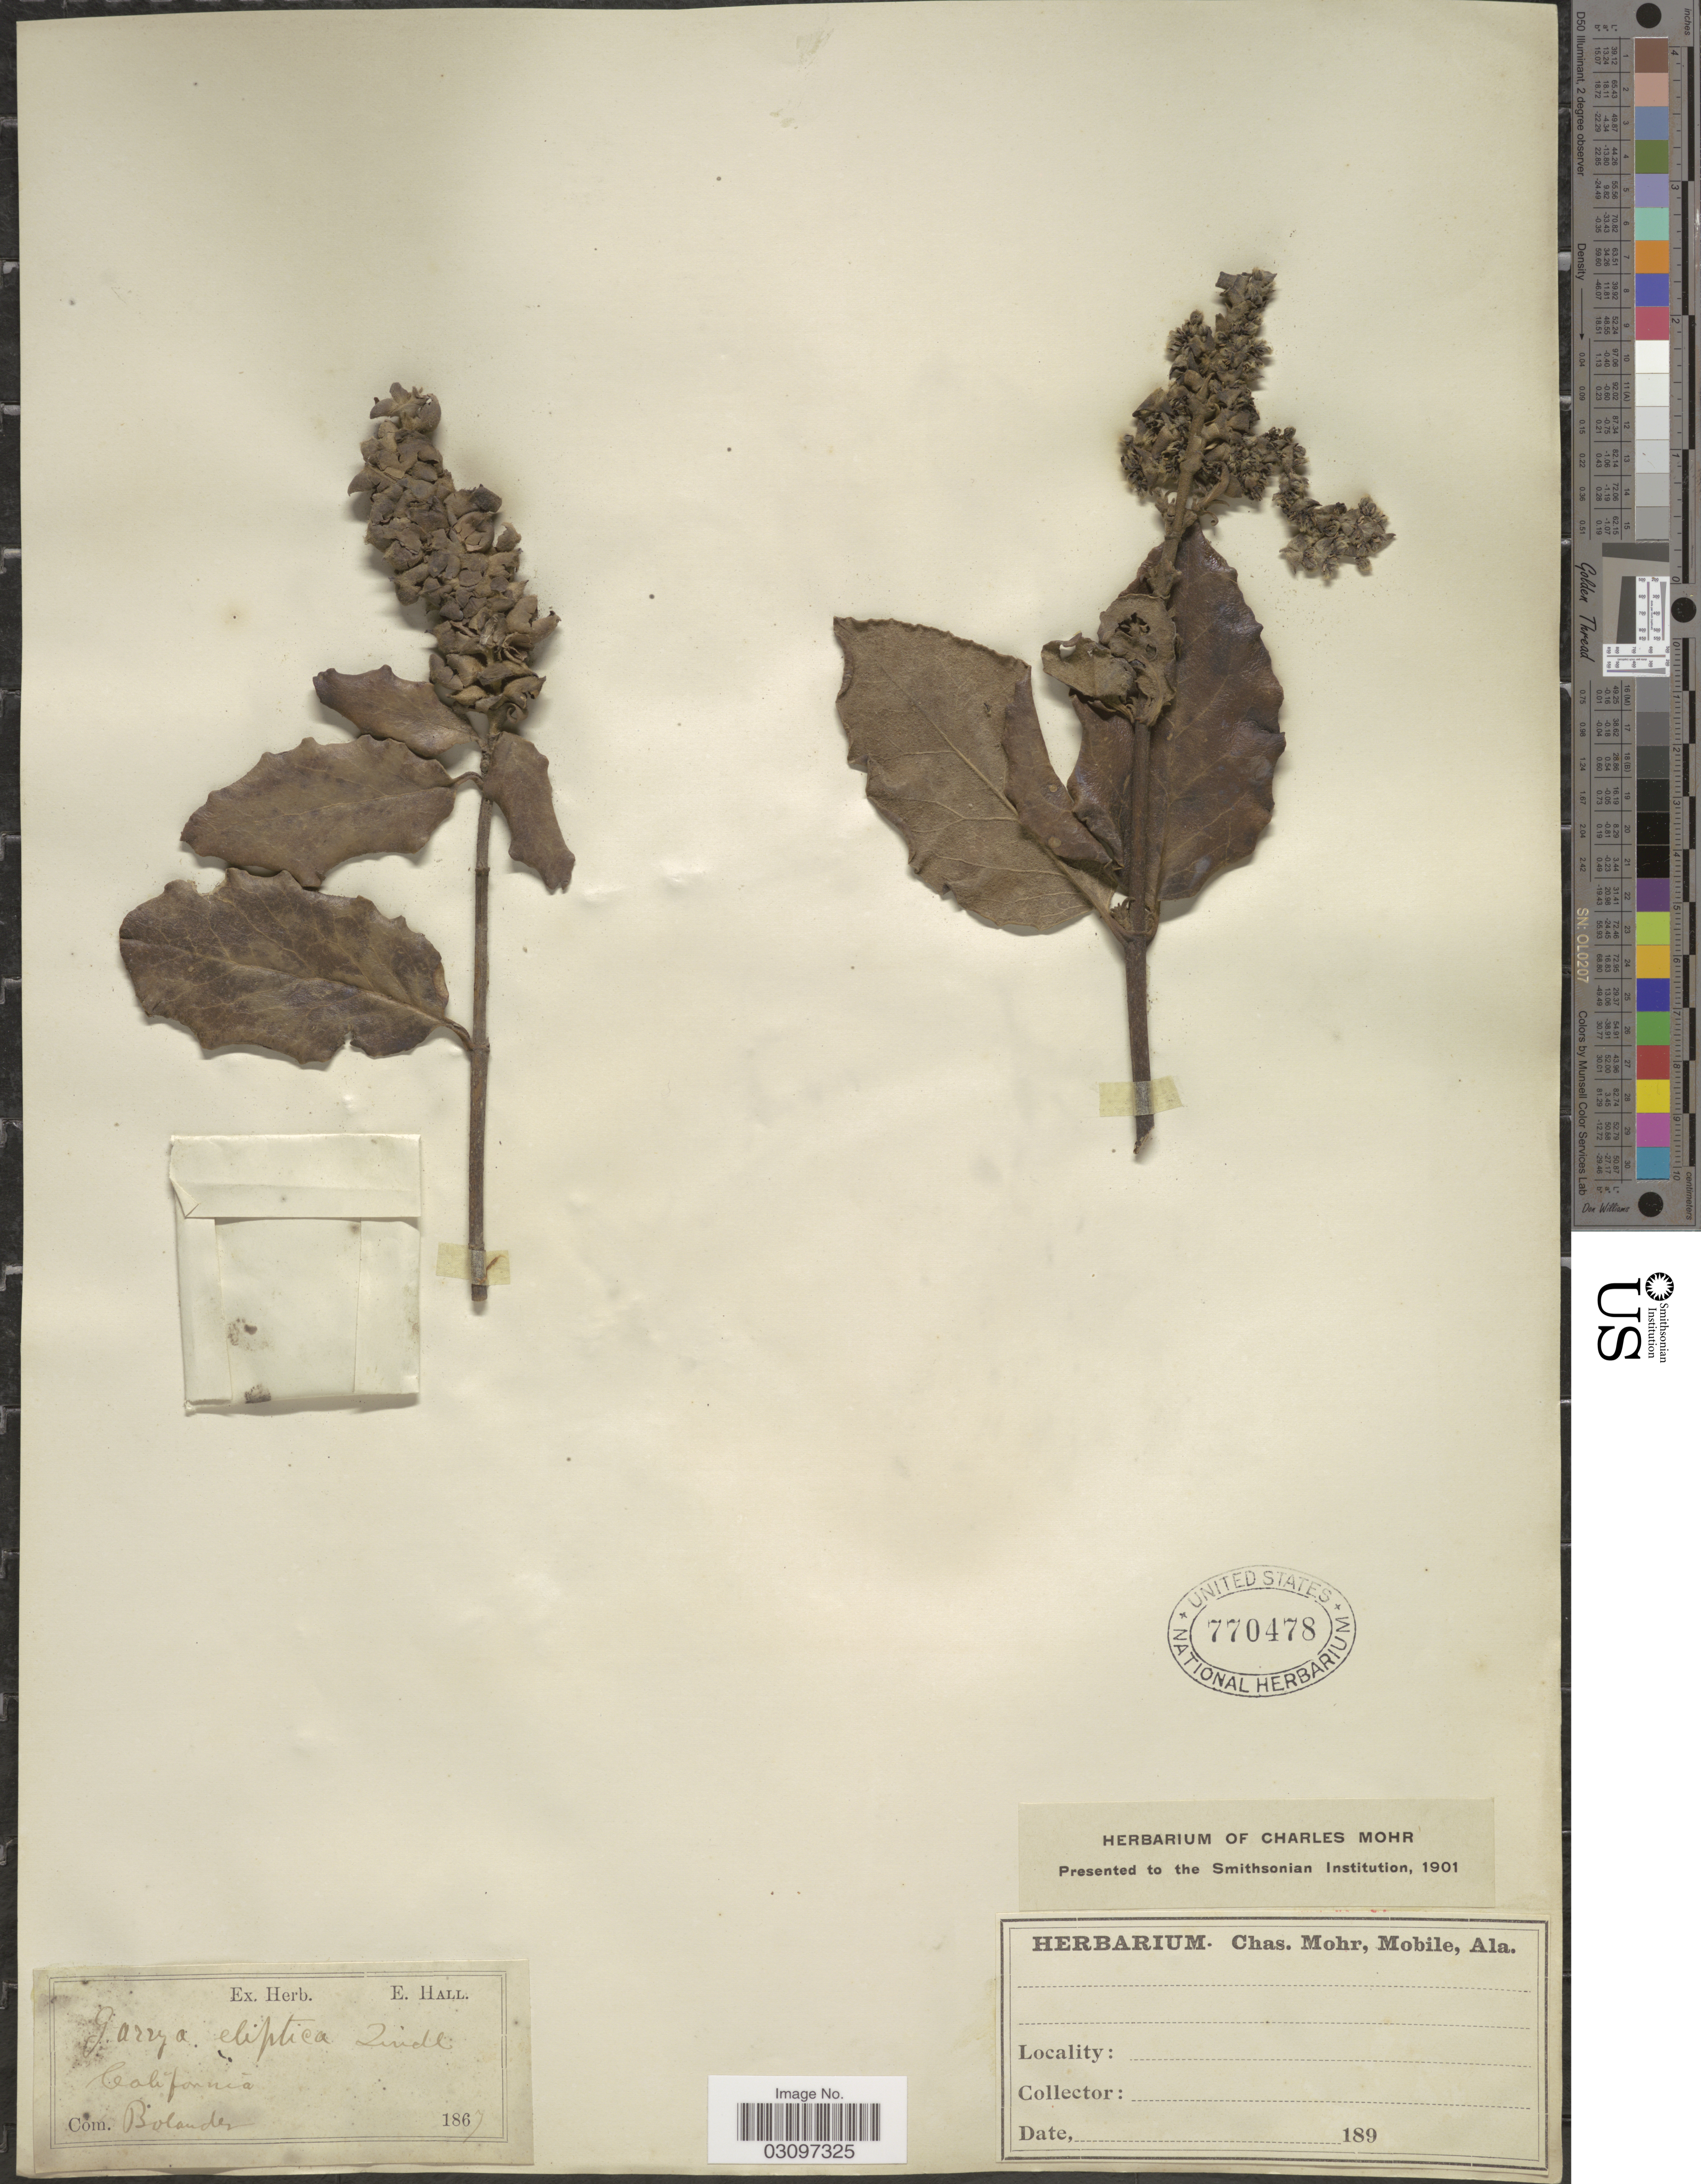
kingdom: Plantae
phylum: Tracheophyta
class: Magnoliopsida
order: Garryales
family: Garryaceae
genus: Garrya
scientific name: Garrya elliptica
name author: Douglas ex Lindl.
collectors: -. Bolander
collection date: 1867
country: United States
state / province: California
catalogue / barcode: US 770478